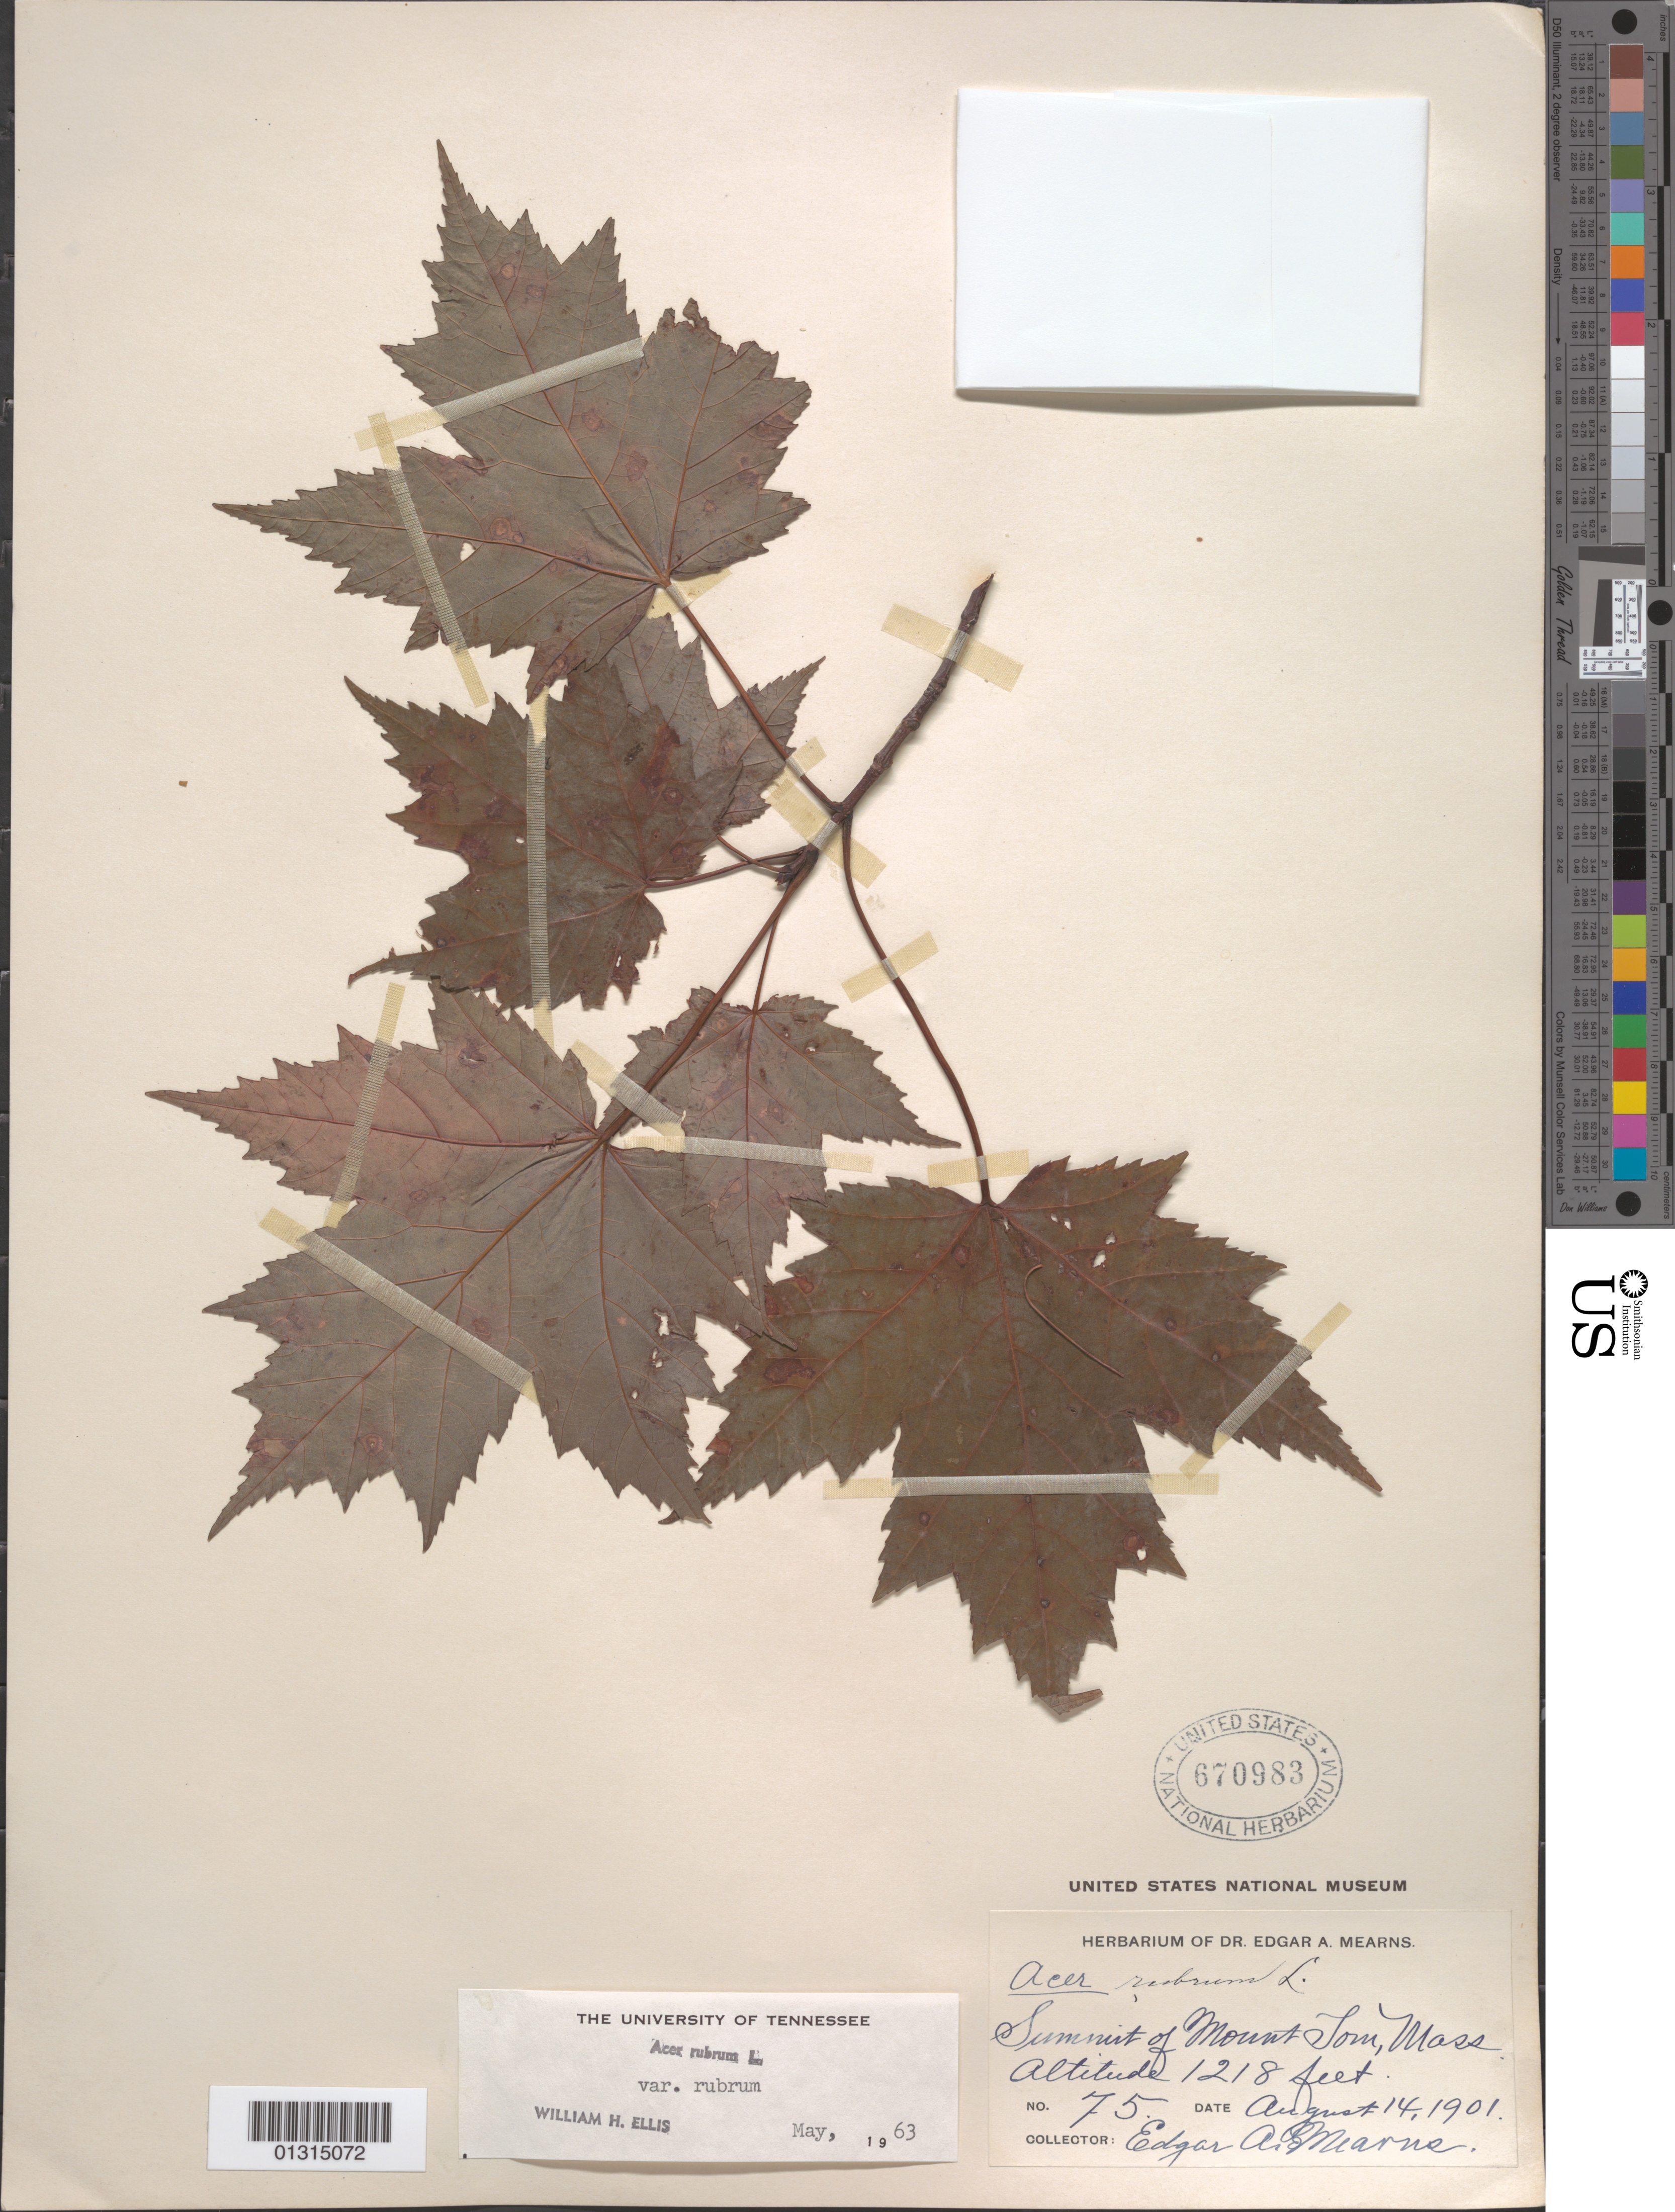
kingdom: Plantae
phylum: Tracheophyta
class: Magnoliopsida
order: Sapindales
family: Sapindaceae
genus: Acer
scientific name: Acer rubrum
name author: L.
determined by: Ellis, W. H.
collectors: E. A. Mearns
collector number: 75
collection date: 1901-08-14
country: United States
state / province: Massachusetts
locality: Mount Tom, summit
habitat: Mountain summit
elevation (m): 371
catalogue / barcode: US 670983